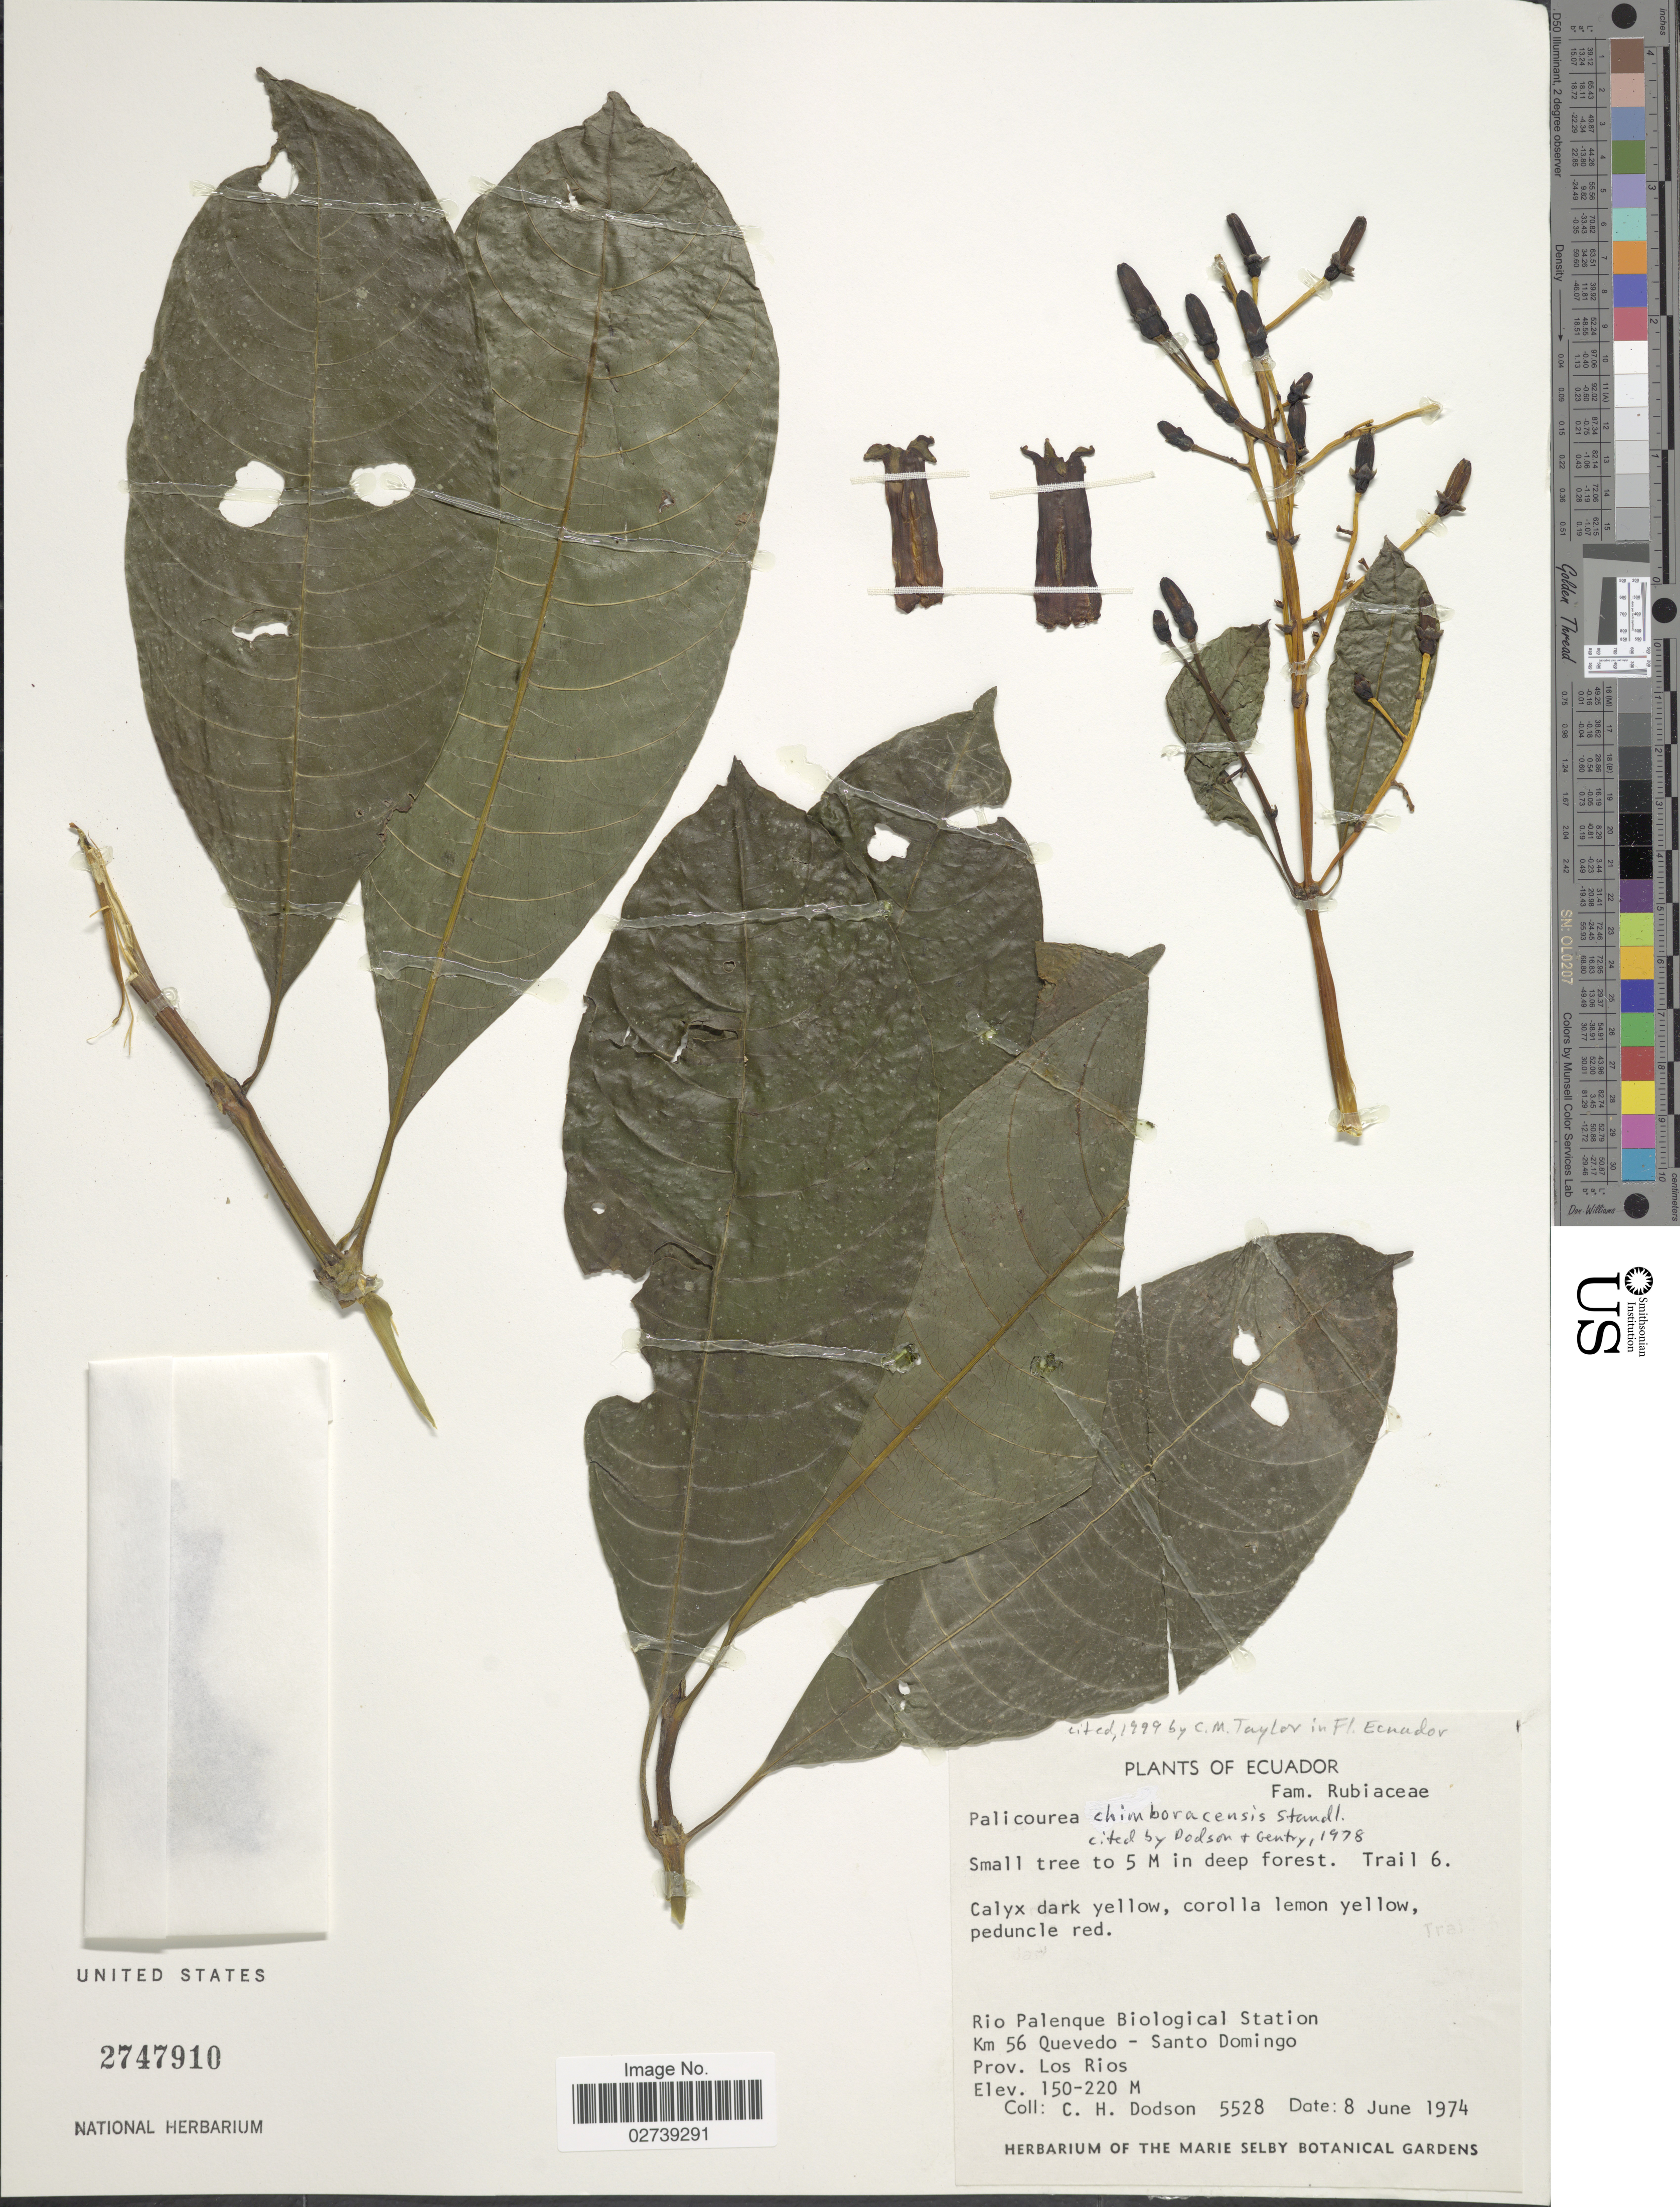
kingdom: Plantae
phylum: Tracheophyta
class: Magnoliopsida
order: Gentianales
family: Rubiaceae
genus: Palicourea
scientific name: Palicourea chimboracensis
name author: Standl.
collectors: C. H. Dodson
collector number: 5528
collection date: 1974-06-08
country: Ecuador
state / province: Los Ríos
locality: Rio Palenque Biological Station Km 56 Quevedo-Santo Domingo.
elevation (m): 150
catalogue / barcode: US 2747910